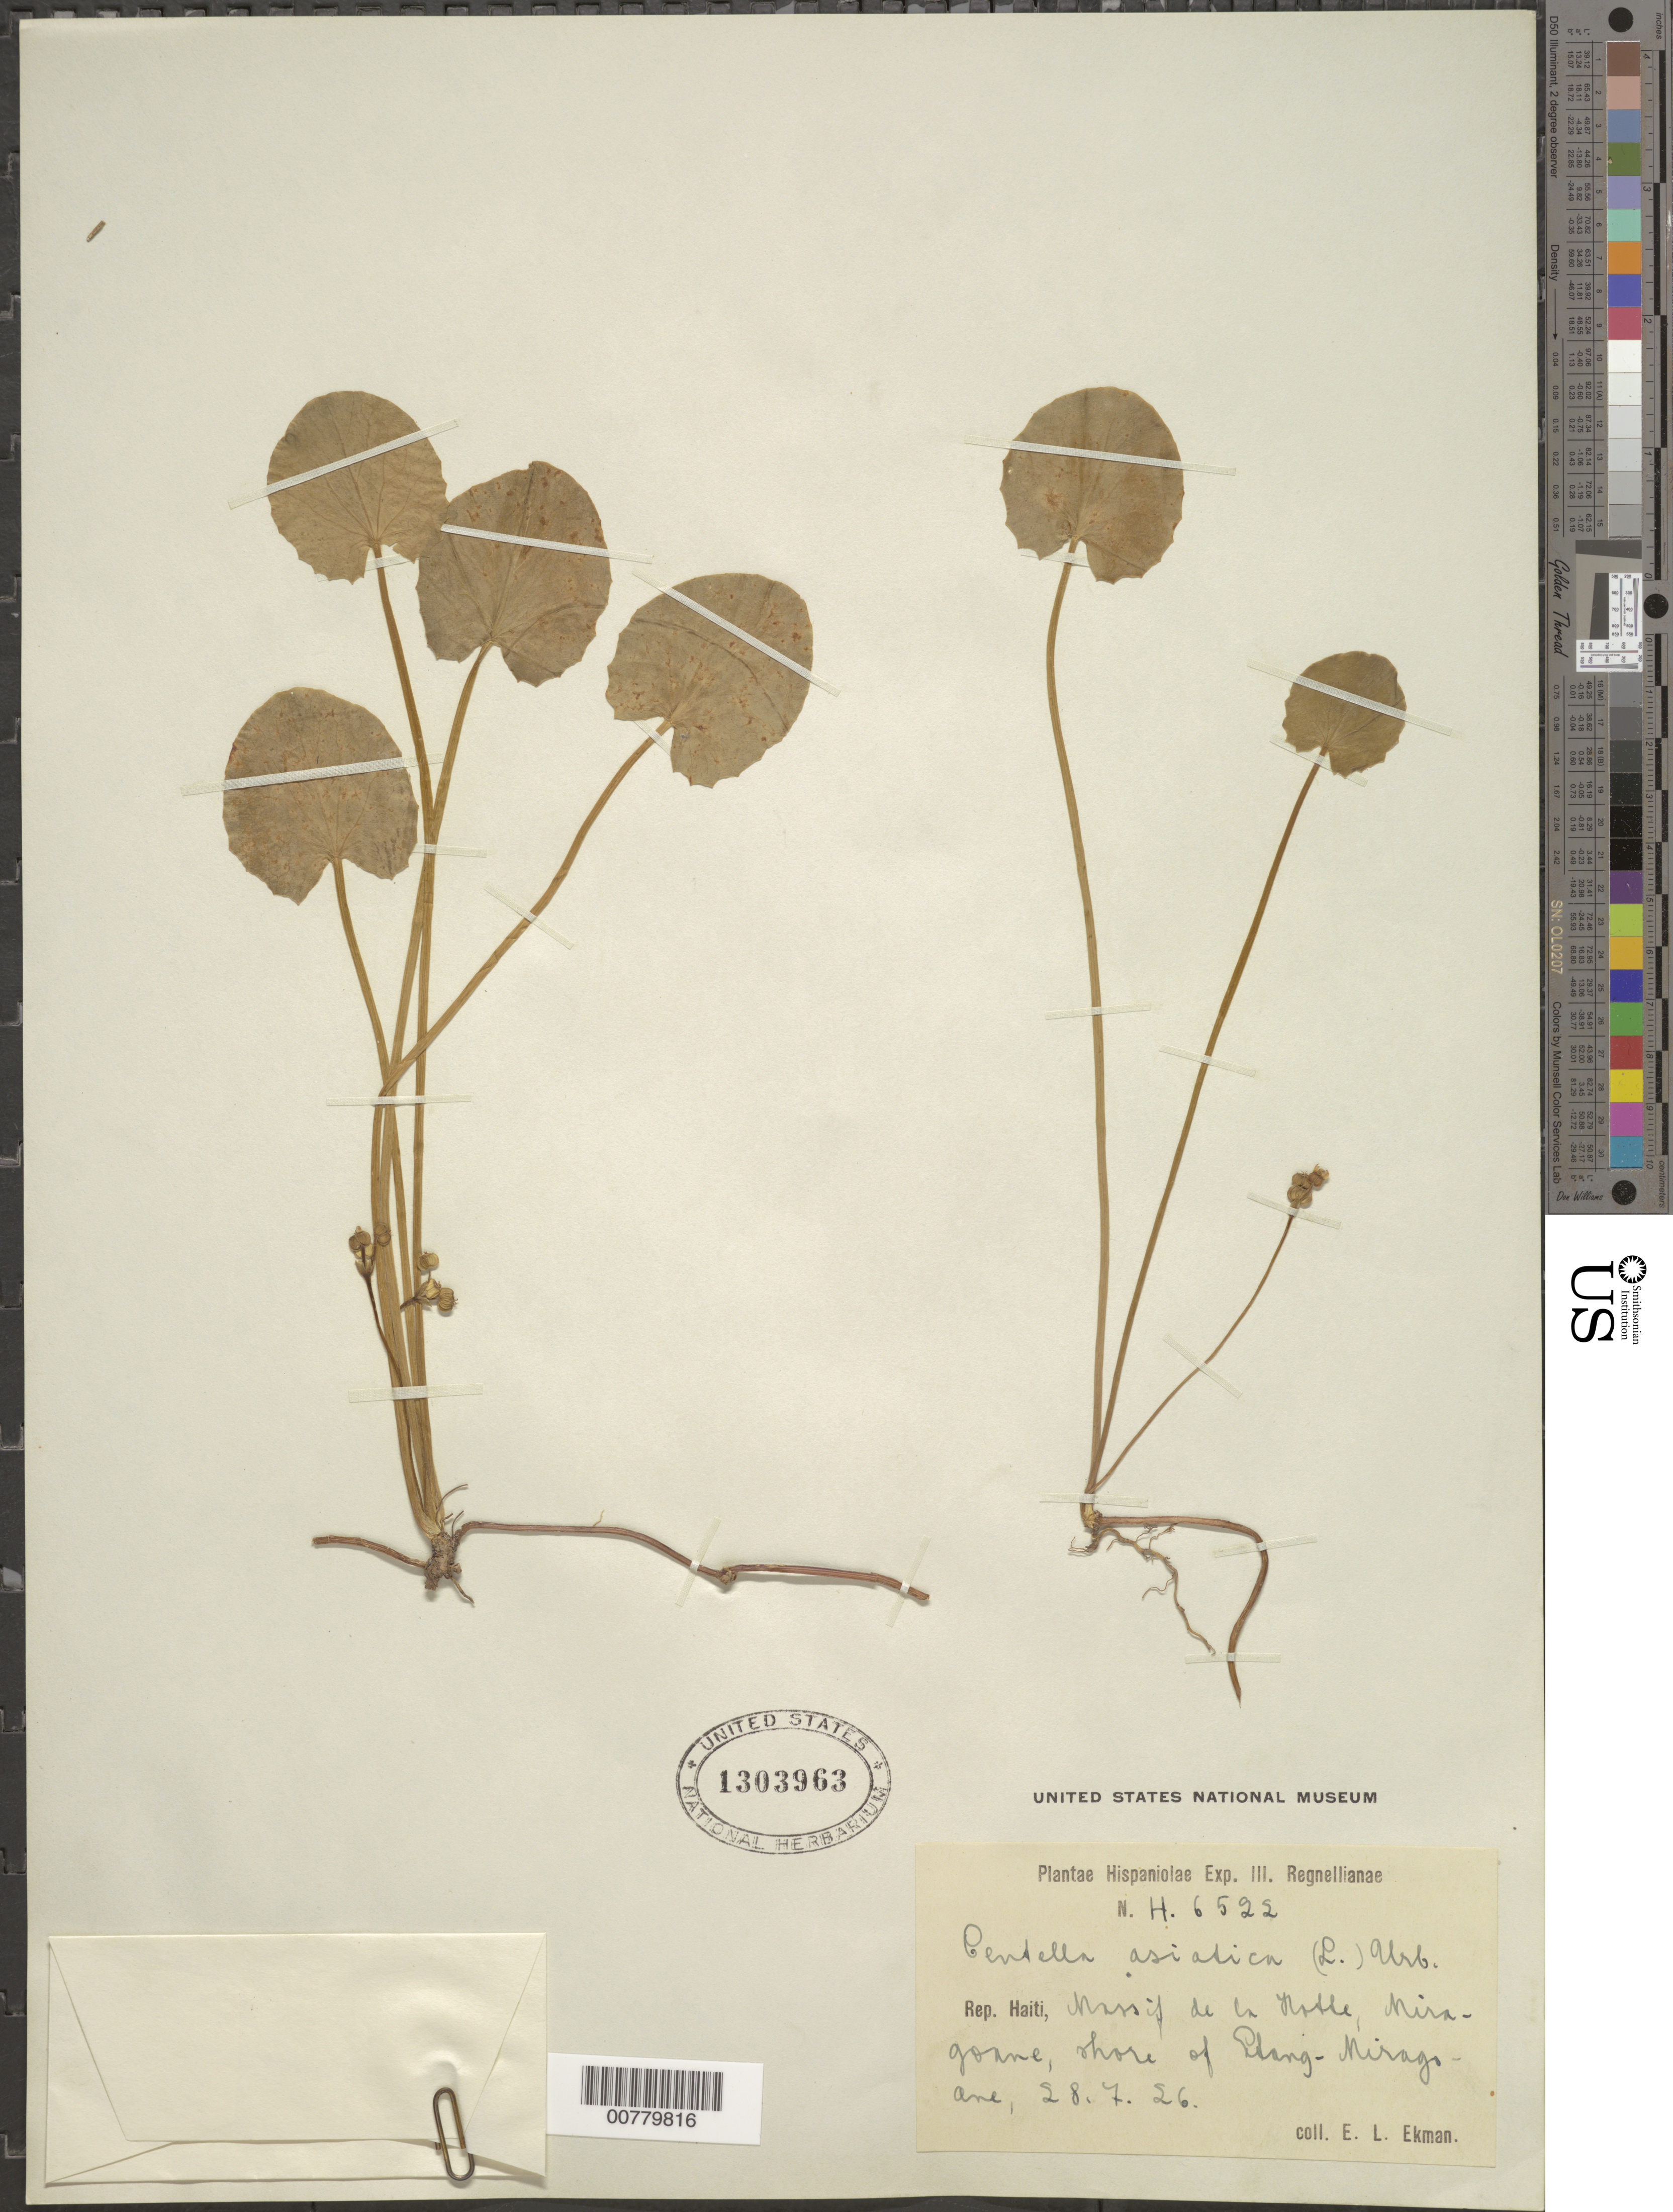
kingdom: Plantae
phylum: Tracheophyta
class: Magnoliopsida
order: Apiales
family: Apiaceae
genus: Centella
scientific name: Centella asiatica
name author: (L.) Urb.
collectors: E. L. Ekman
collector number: H 6522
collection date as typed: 28 Jul 1926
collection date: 1926-07-28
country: Haiti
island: Hispaniola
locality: Massif de la Hotte, Miragoane, shore of Etang-Miragoane.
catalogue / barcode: US 1303963